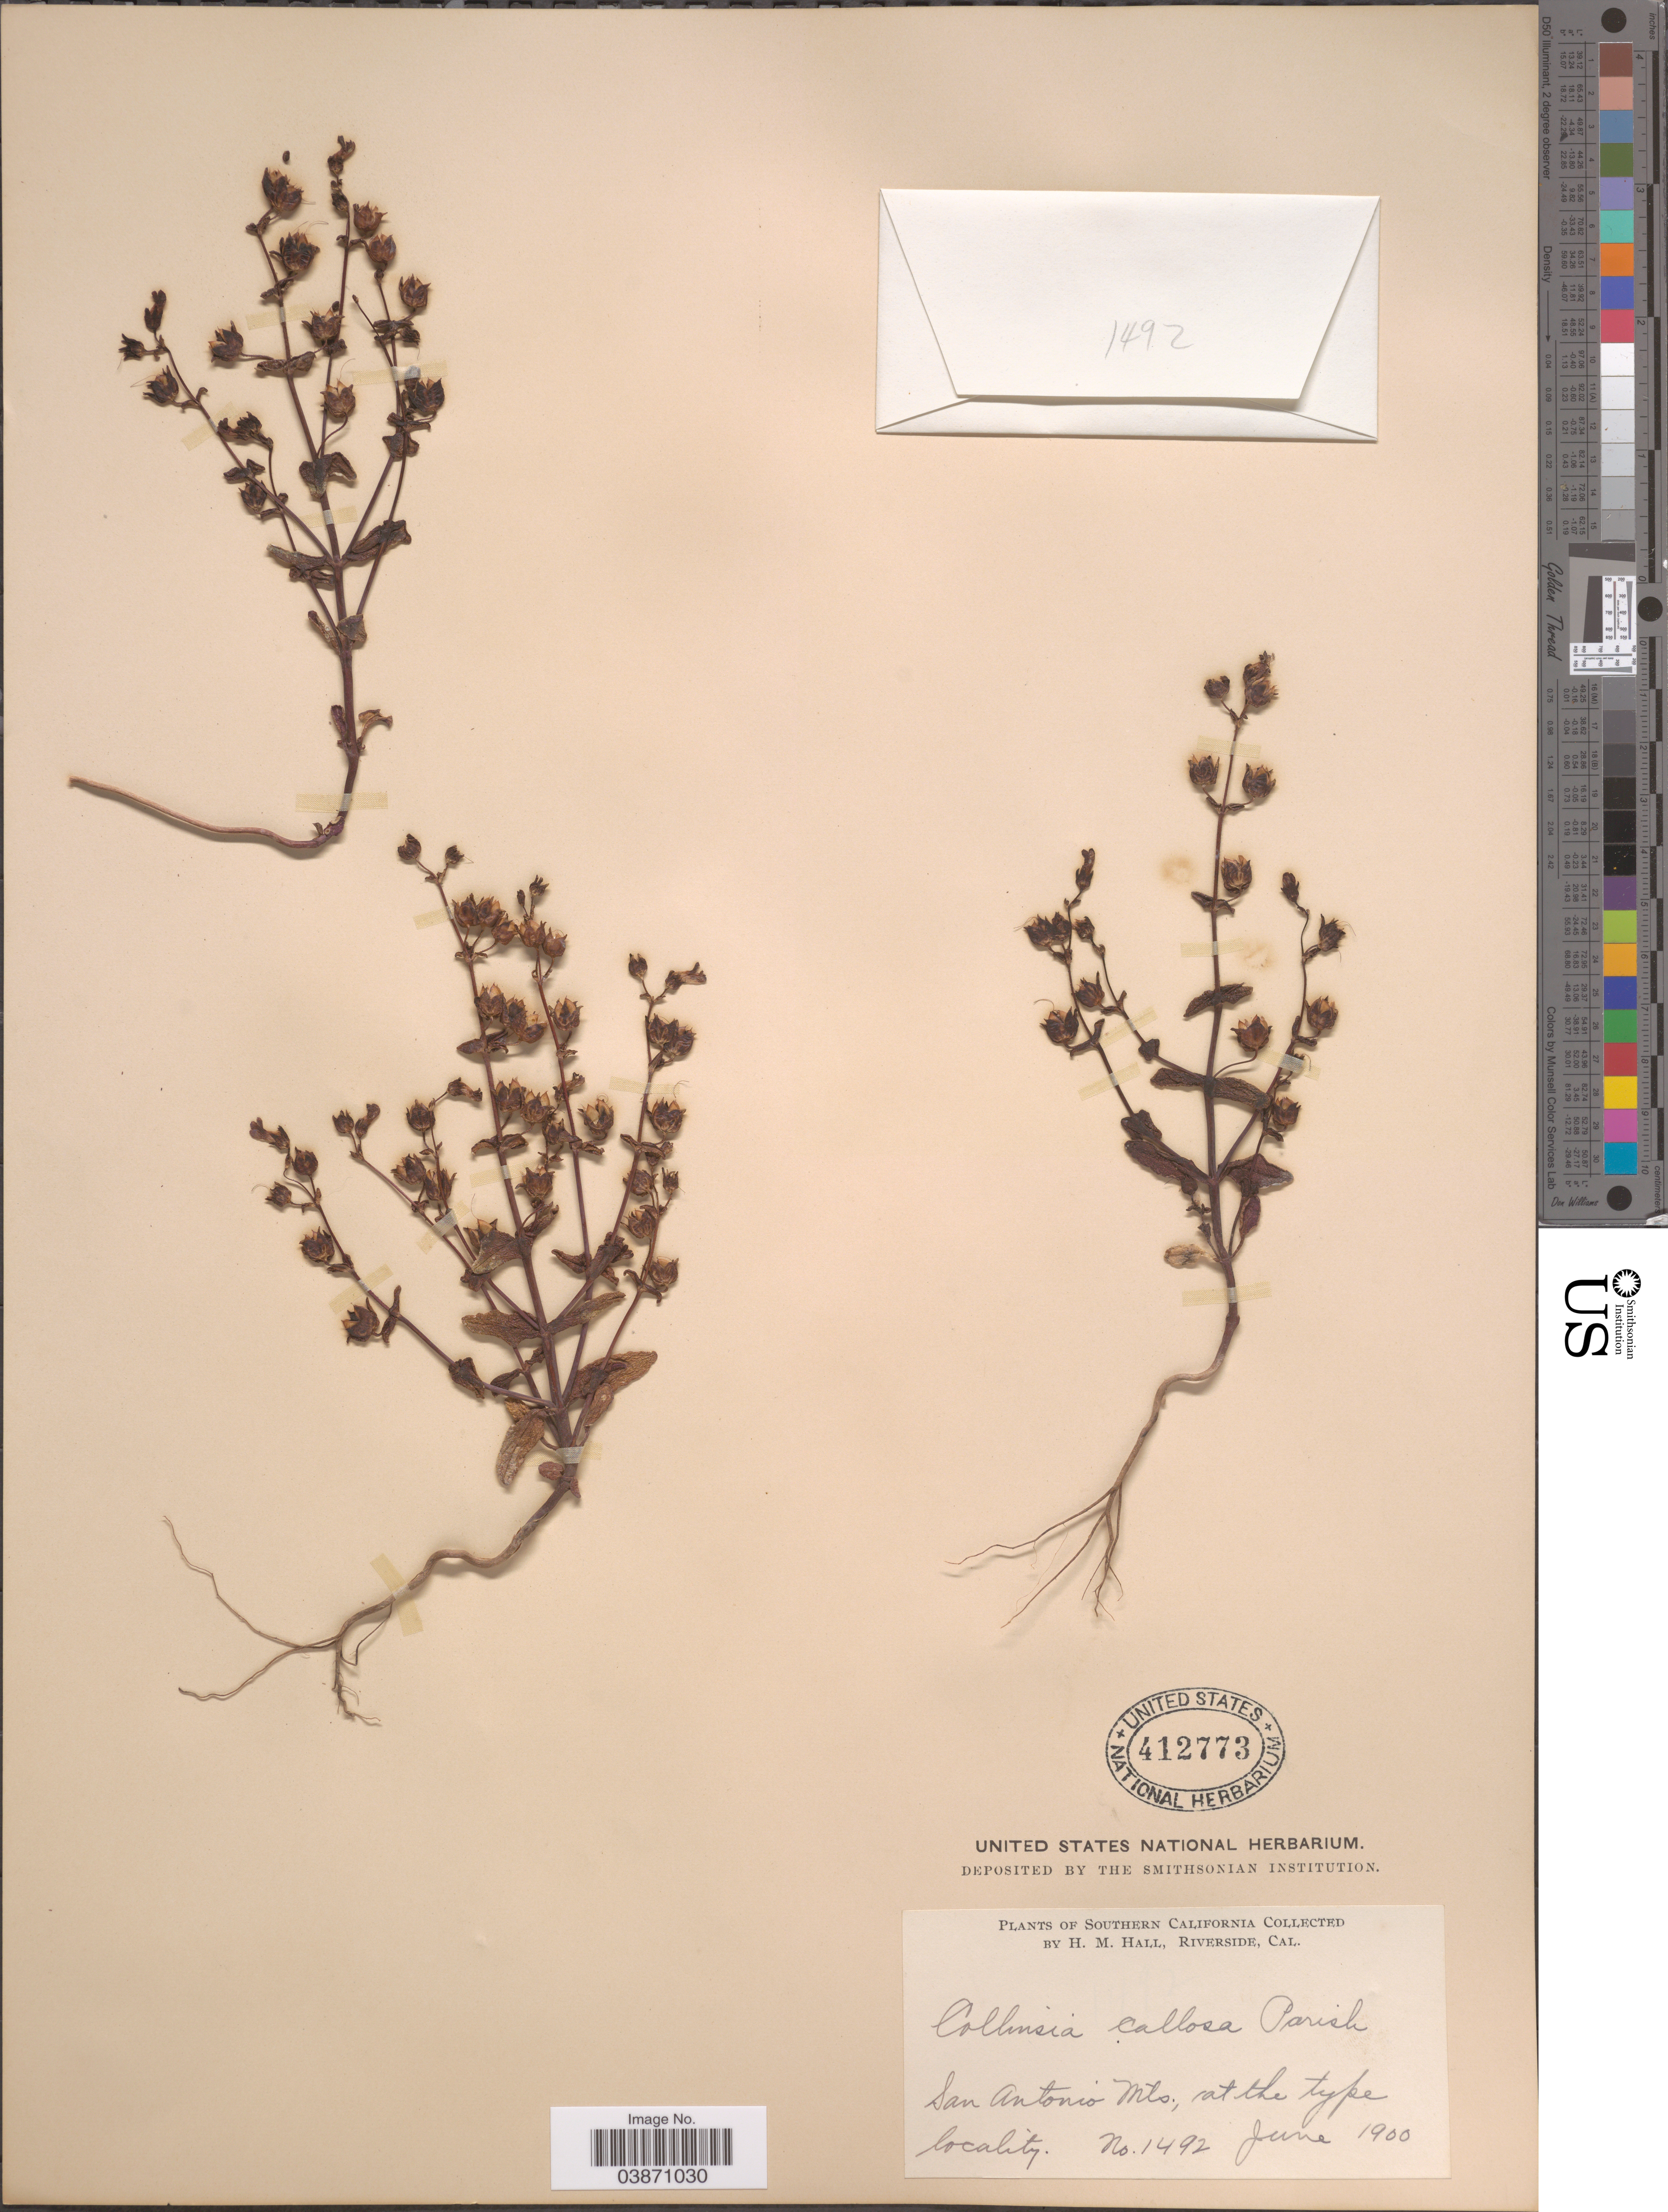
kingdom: Plantae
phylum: Tracheophyta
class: Magnoliopsida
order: Lamiales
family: Plantaginaceae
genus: Collinsia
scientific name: Collinsia callosa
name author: Parish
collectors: H. M. Hall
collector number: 1492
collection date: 1900-06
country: United States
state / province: California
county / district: Los Angeles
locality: Southern California. San Antonio Mts., at the type locality.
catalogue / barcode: US 412773